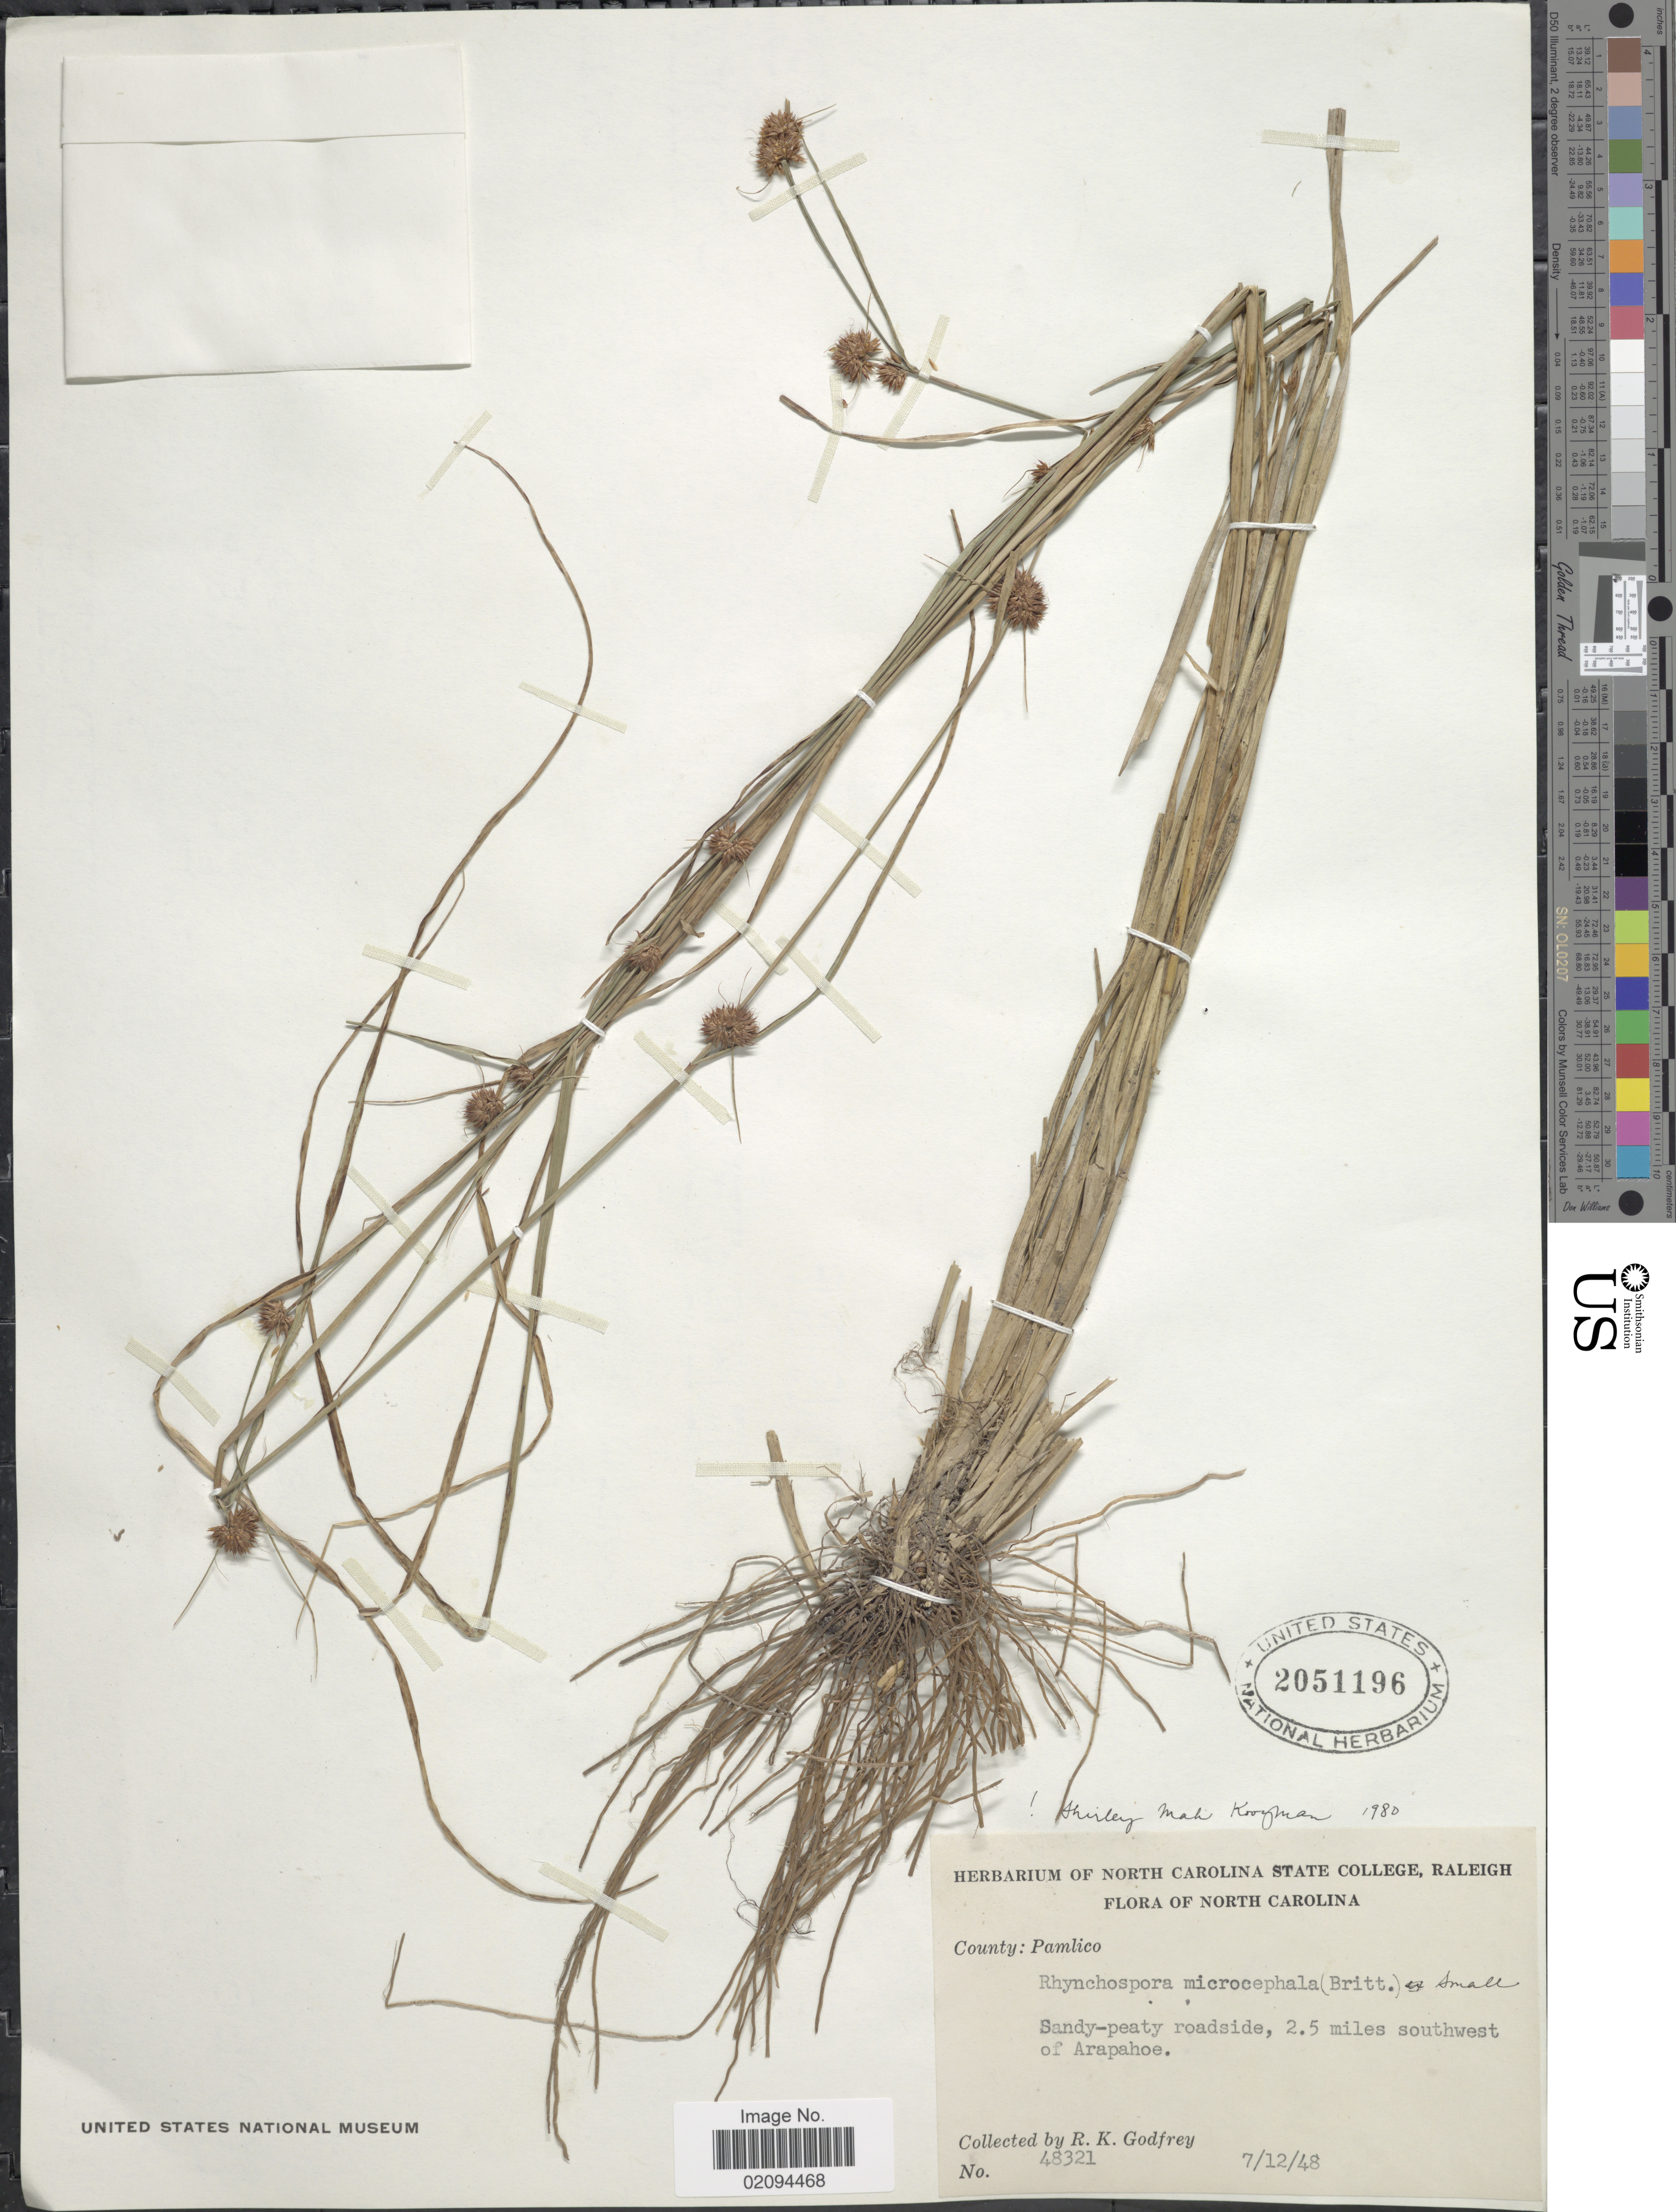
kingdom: Plantae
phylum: Tracheophyta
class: Liliopsida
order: Poales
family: Cyperaceae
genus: Rhynchospora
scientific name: Rhynchospora microcephala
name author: (Britton) Britton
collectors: R. K. Godfrey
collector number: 48321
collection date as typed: Transcribed d/m/y: 12/7/48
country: United States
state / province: North Carolina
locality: County: Pamlico. Sandy-peaty roadside, 2.5 miles southwest of Arapahoe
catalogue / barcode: US 2051196